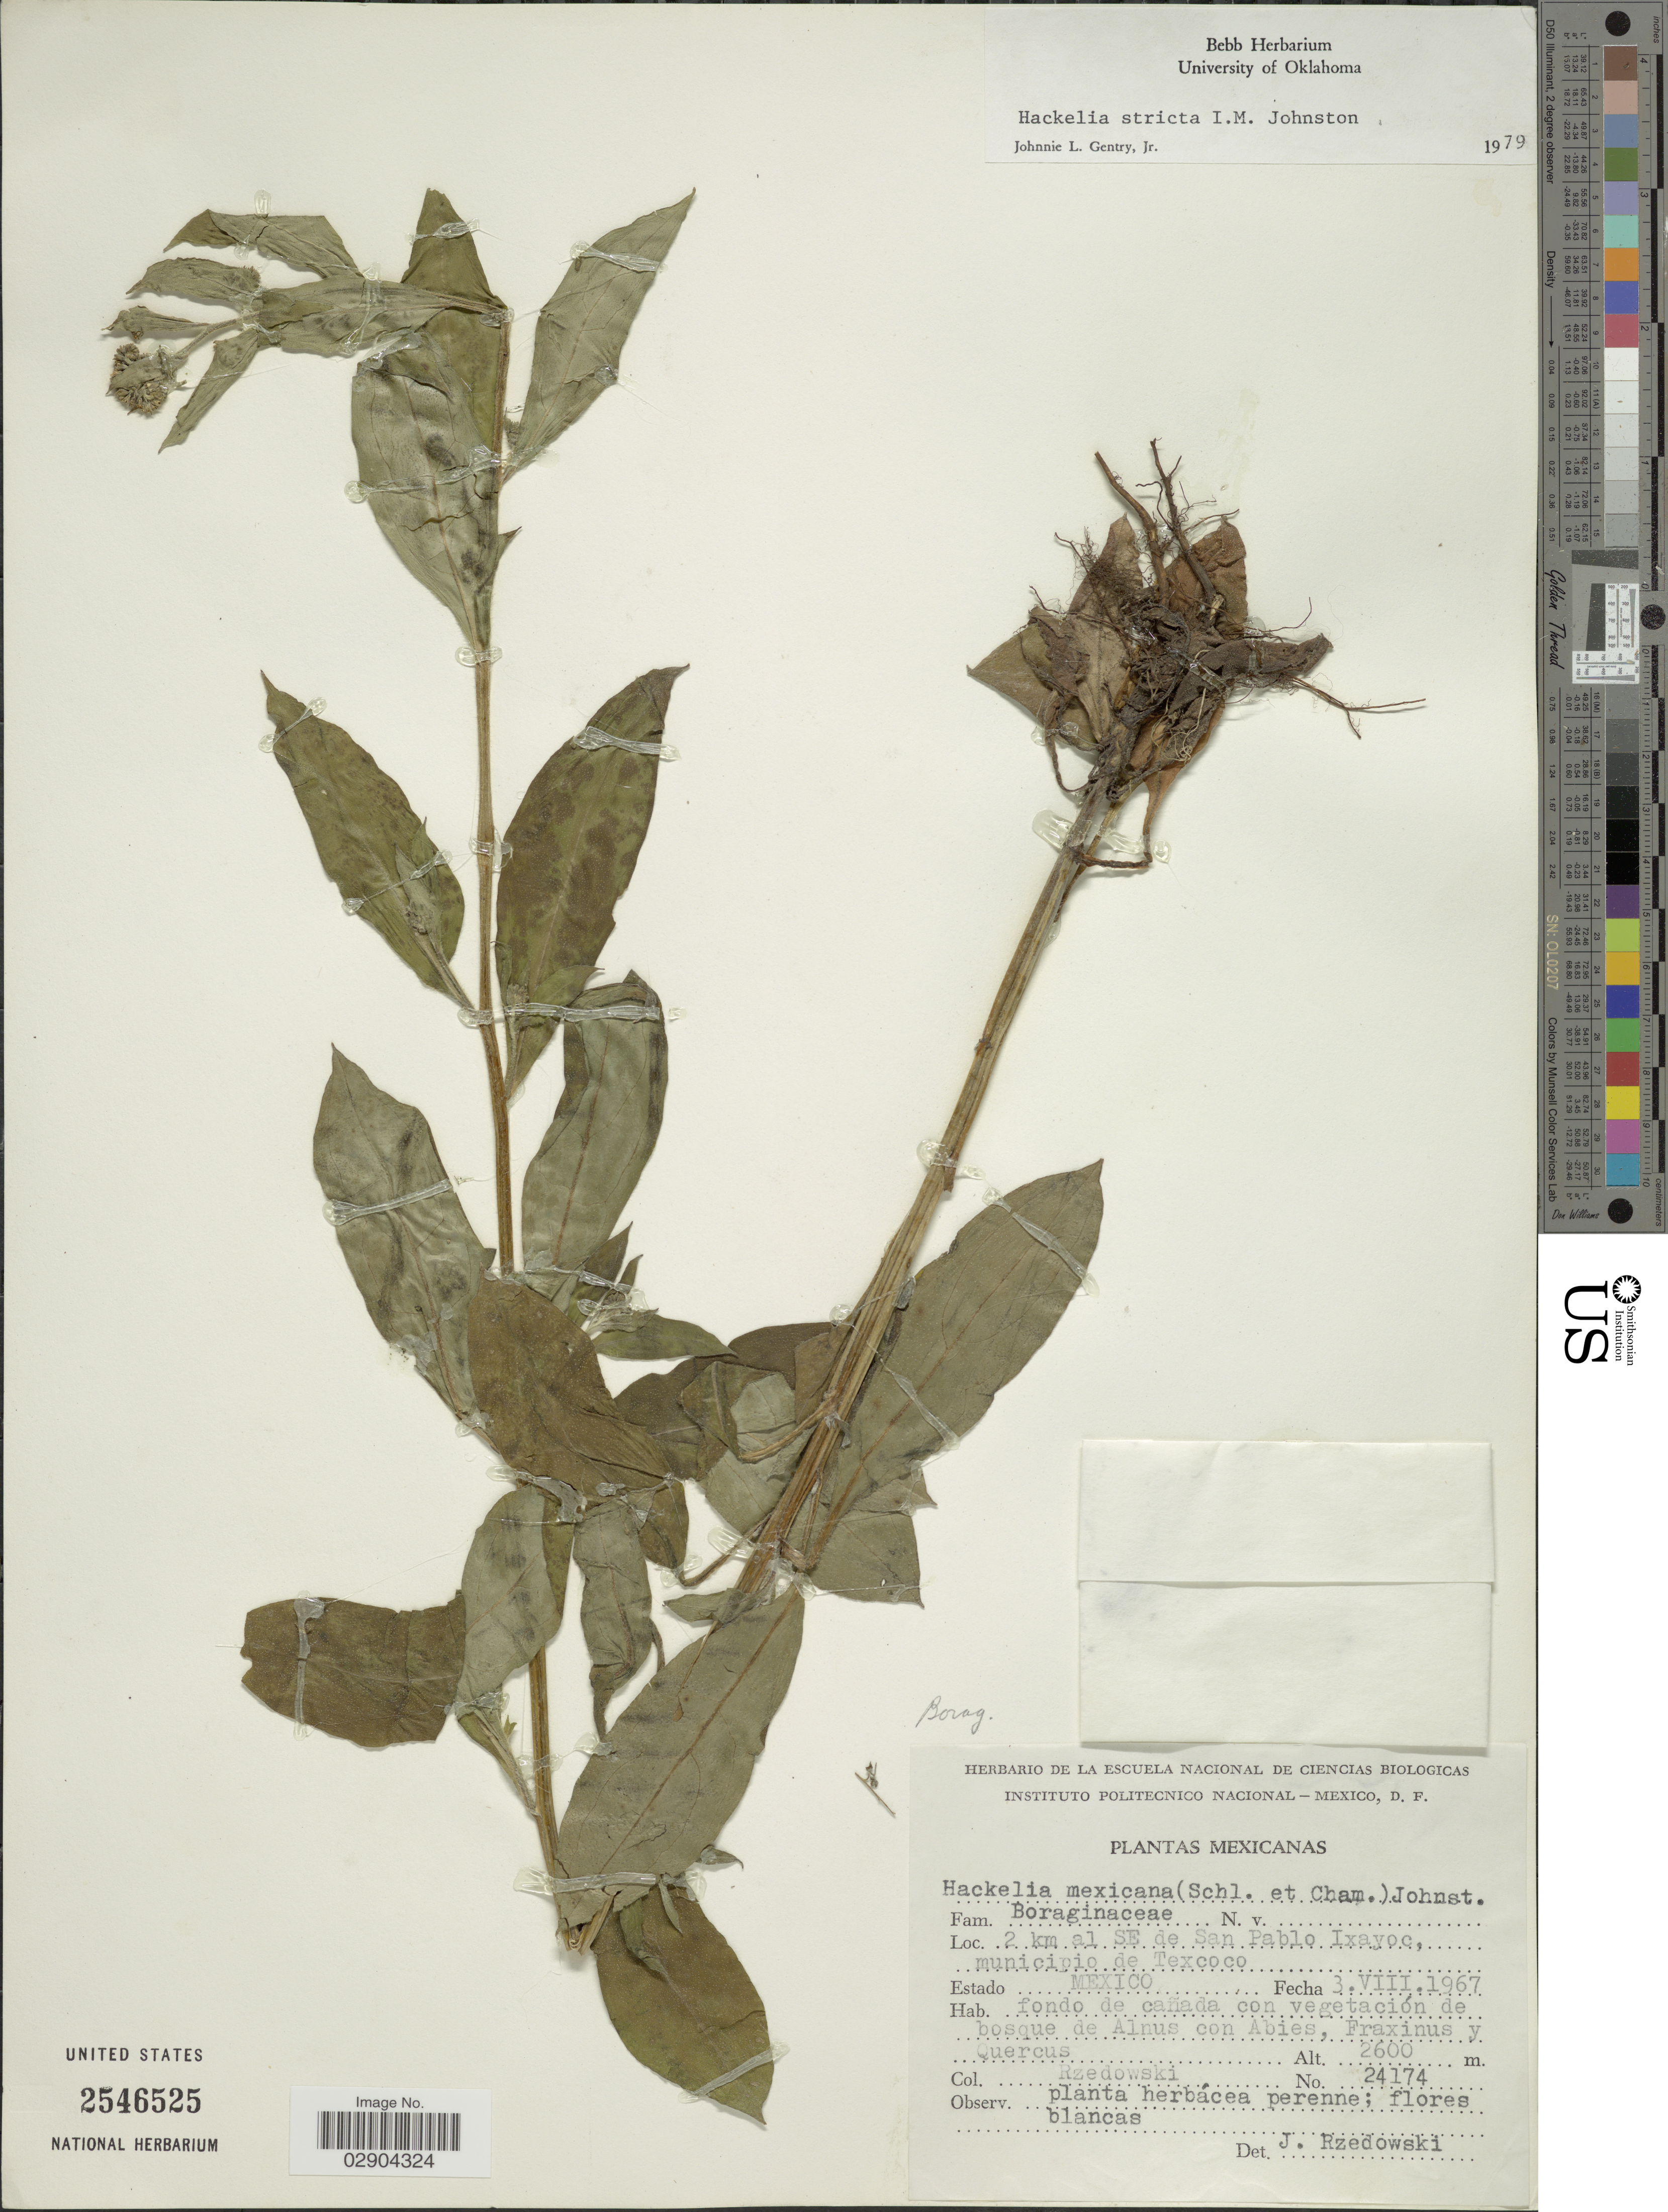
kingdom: Plantae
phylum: Tracheophyta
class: Magnoliopsida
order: Boraginales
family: Boraginaceae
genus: Hackelia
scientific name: Hackelia mexicana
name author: (Schltdl. & Cham.) I.M. Johnst.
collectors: Rzedowski, --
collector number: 24174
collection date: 1967-08-03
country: Mexico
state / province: México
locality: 2 km al SE de San Pablo Ixayoc, municipio de Texcoco. Estado Mexico.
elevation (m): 2600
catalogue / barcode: US 2546525